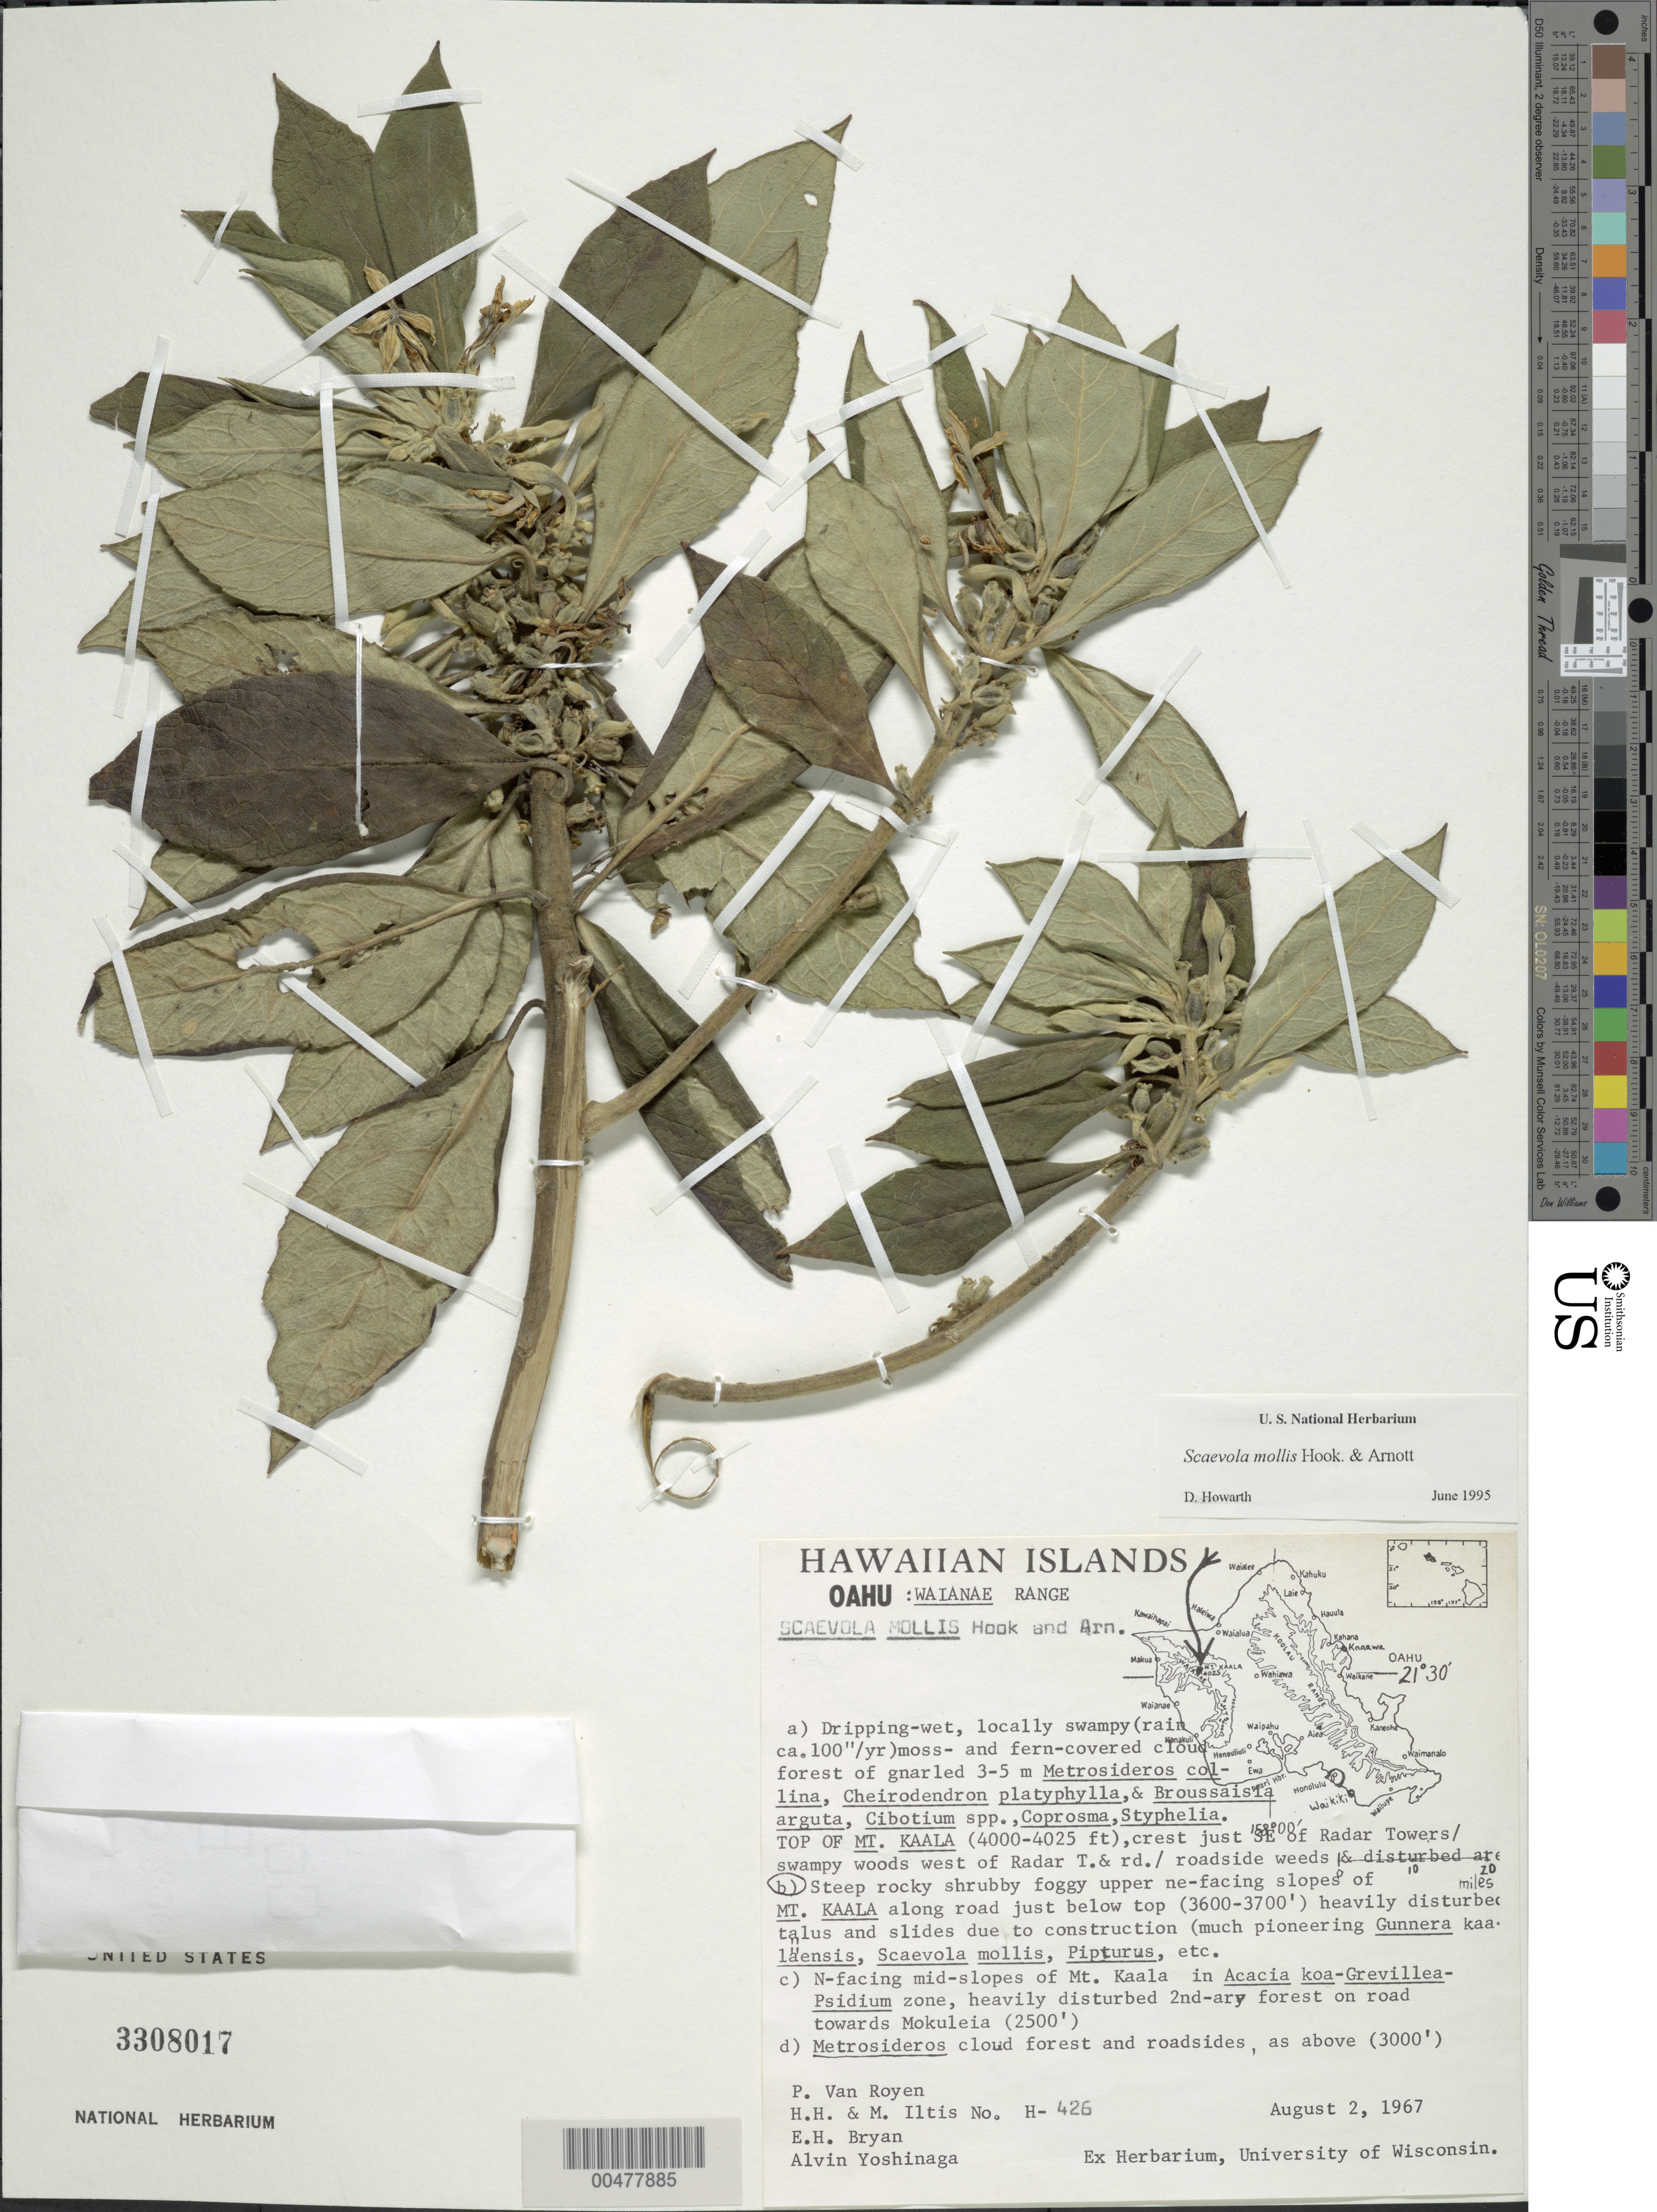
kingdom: Plantae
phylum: Tracheophyta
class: Magnoliopsida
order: Asterales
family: Goodeniaceae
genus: Scaevola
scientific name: Scaevola mollis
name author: Hook. & Arn.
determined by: Howarth, D.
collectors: P. van Royen, H. H. Iltis, M. G. Iltis, E. Bryan & A. Yochinaga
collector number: H-426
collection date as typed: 2 Aug 1967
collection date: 1967-08-02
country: United States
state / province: Hawaii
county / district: Honolulu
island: Oahu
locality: Waianae Range, upper NE facing slopes of Mt Kaala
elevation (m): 1097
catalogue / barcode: US 3308017